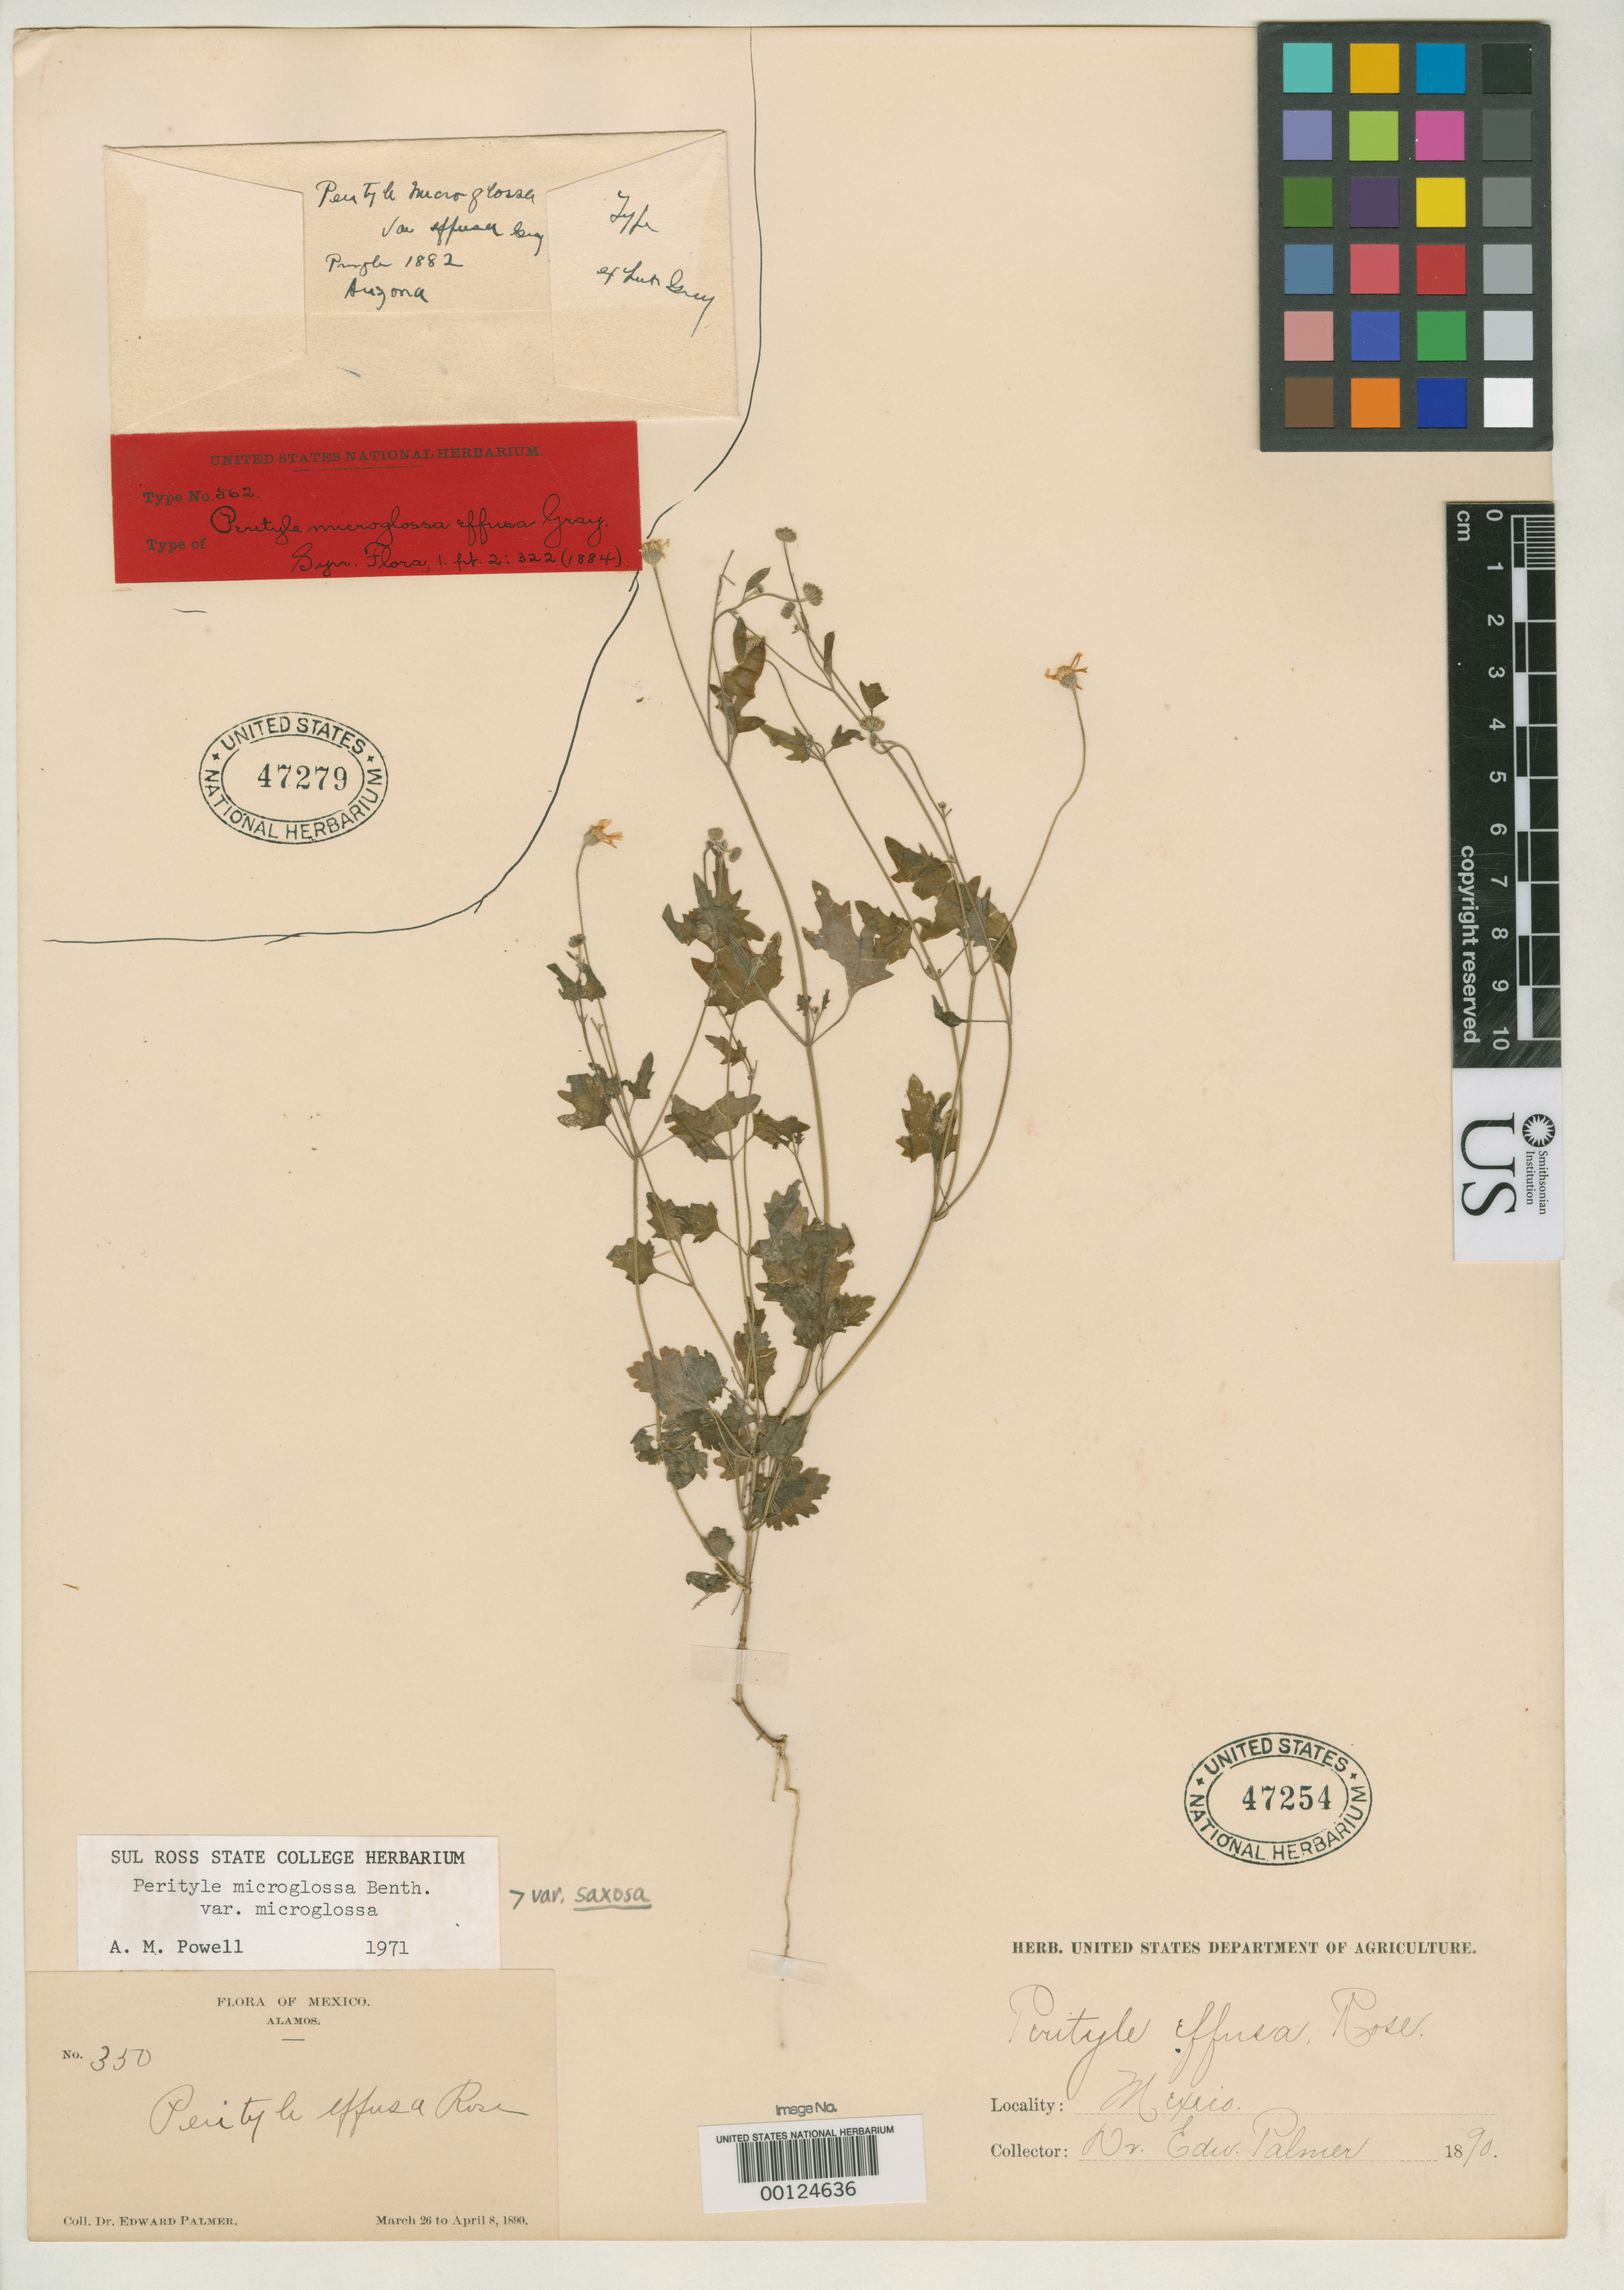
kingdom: Plantae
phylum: Tracheophyta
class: Magnoliopsida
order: Asterales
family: Asteraceae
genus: Perityle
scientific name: Perityle microglossa var. effusa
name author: A. Gray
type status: Type Material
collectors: C. G. Pringle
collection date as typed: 1882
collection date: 1882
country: United States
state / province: Arizona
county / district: Pima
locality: Santa Catalina Mts.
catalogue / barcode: US 47254